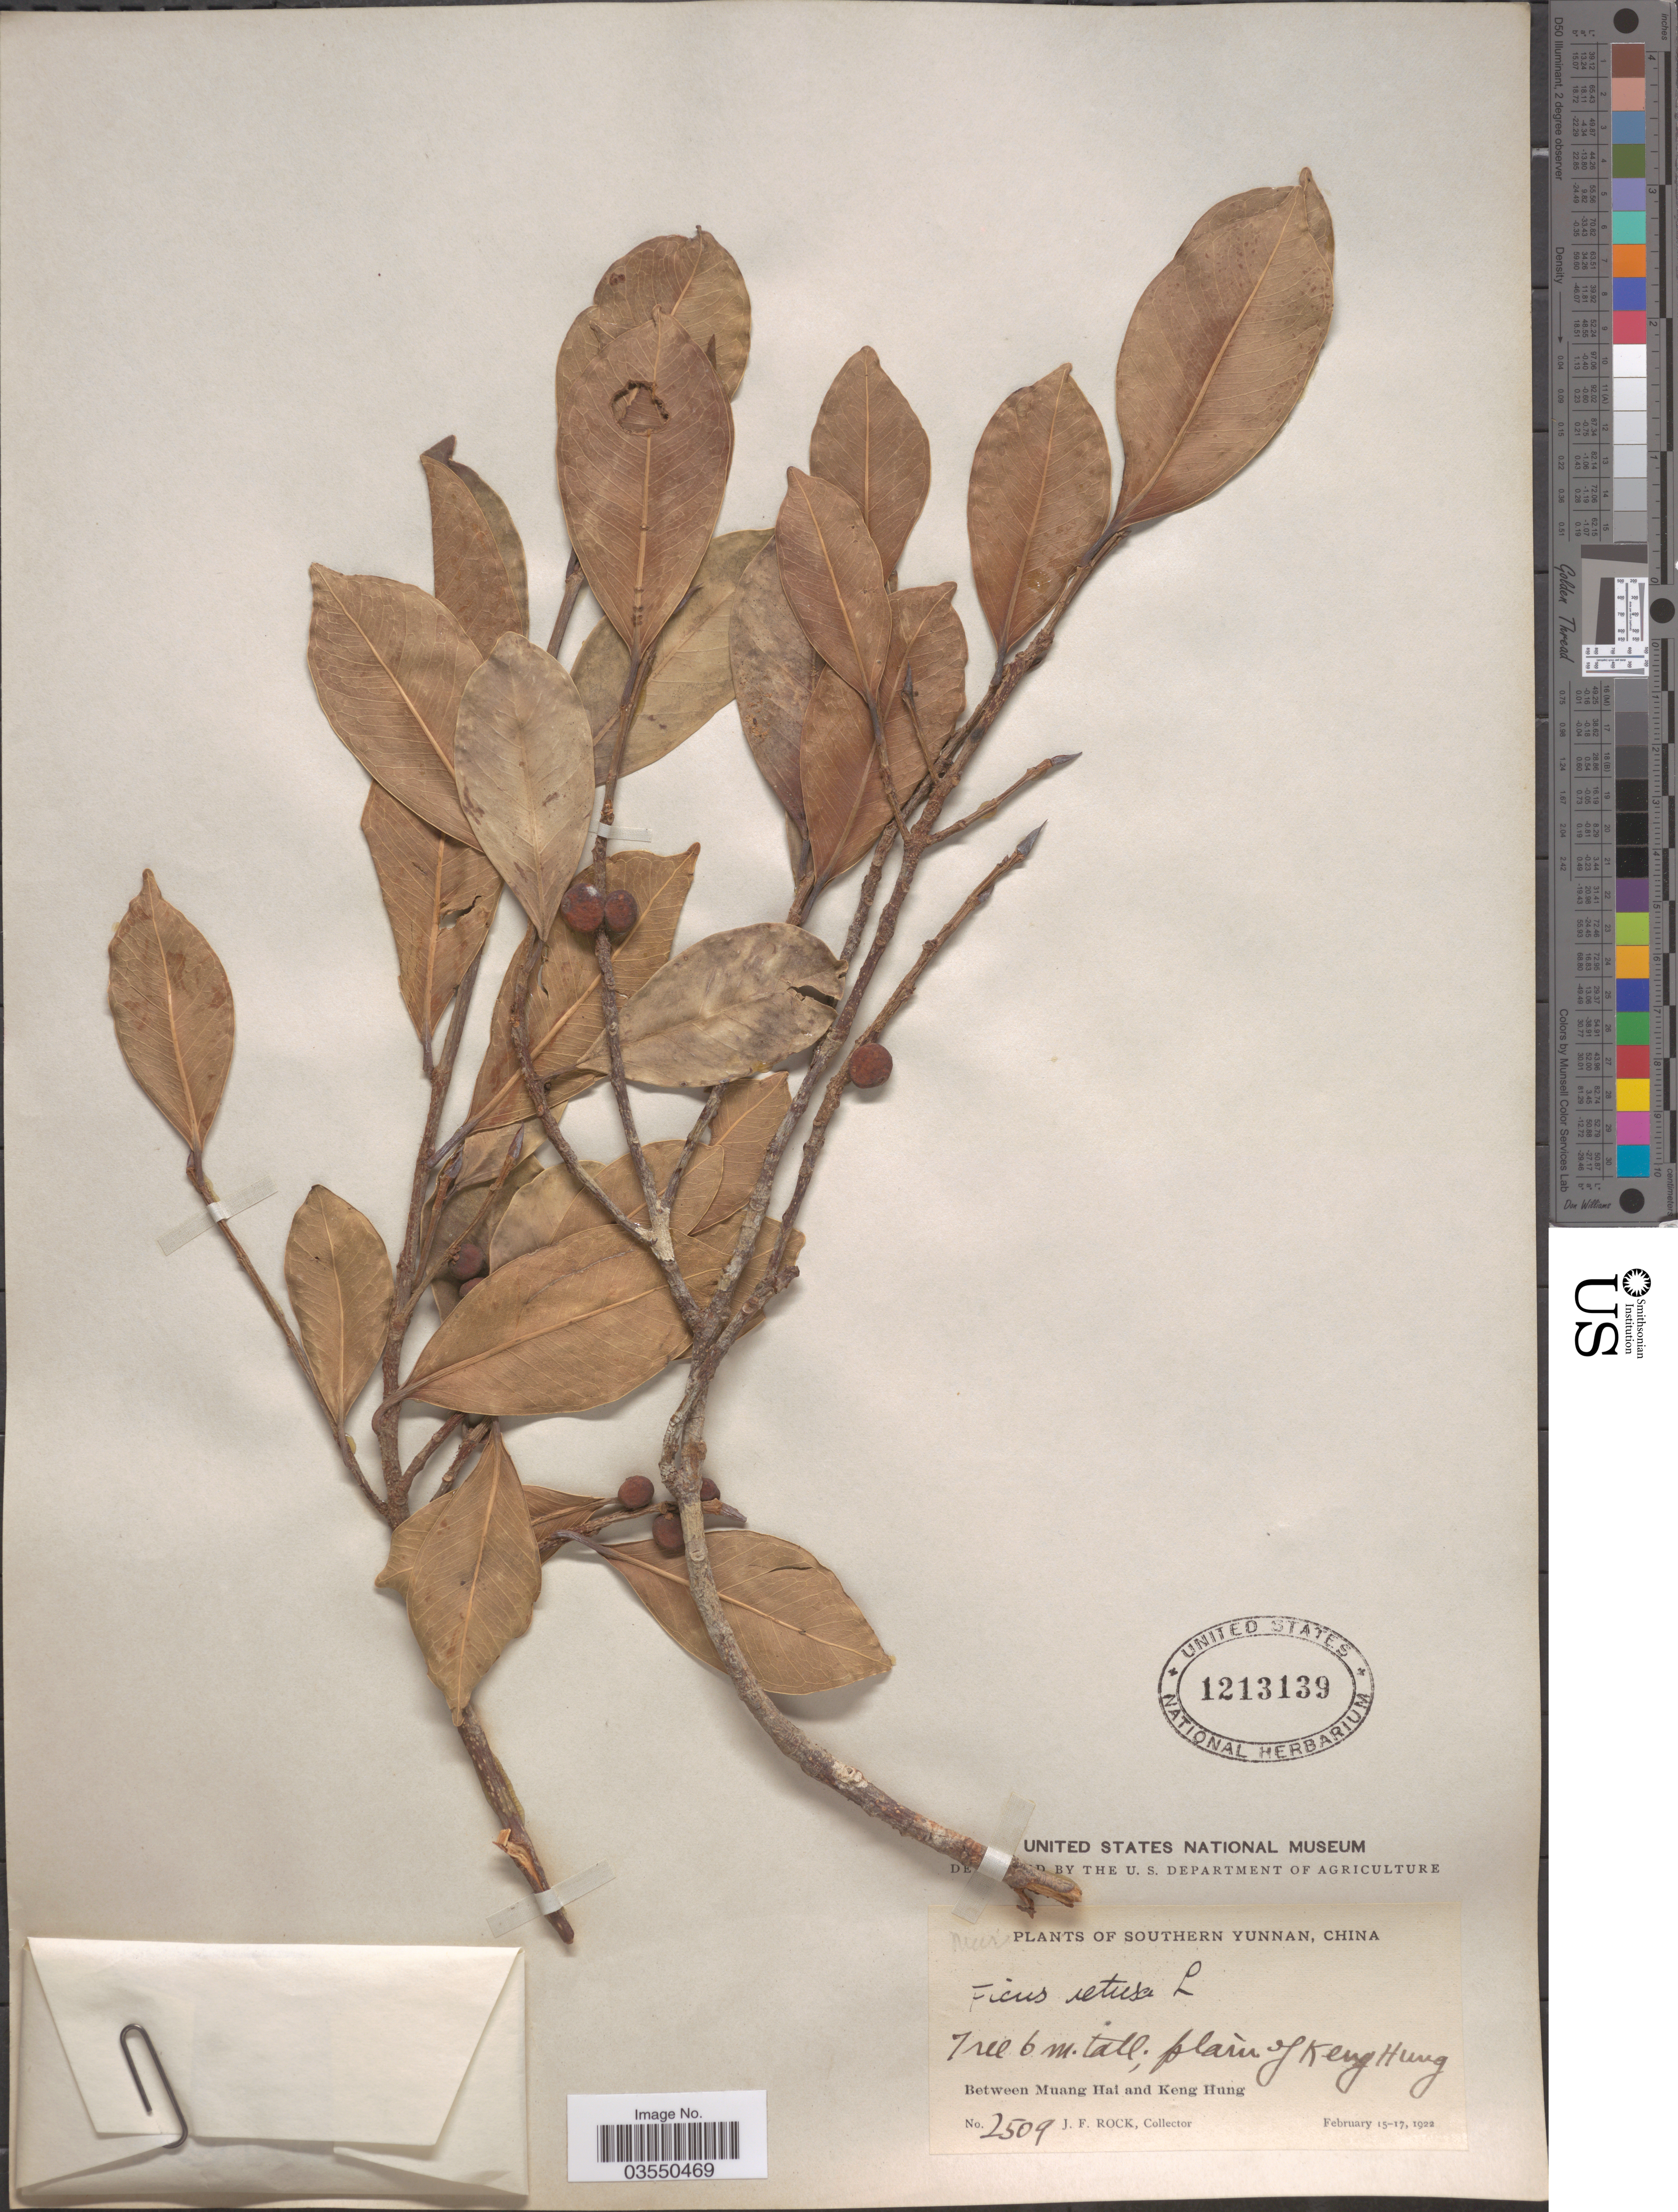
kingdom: Plantae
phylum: Tracheophyta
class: Magnoliopsida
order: Rosales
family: Moraceae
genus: Ficus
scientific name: Ficus microcarpa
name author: L. f.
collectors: J. Rock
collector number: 2509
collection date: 1922-02-15/1922-02-17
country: China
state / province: Yunnan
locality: Southern Yunnan. Plain of Keng Hung. Between Muang Hai and Keng Hung.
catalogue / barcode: US 1213139